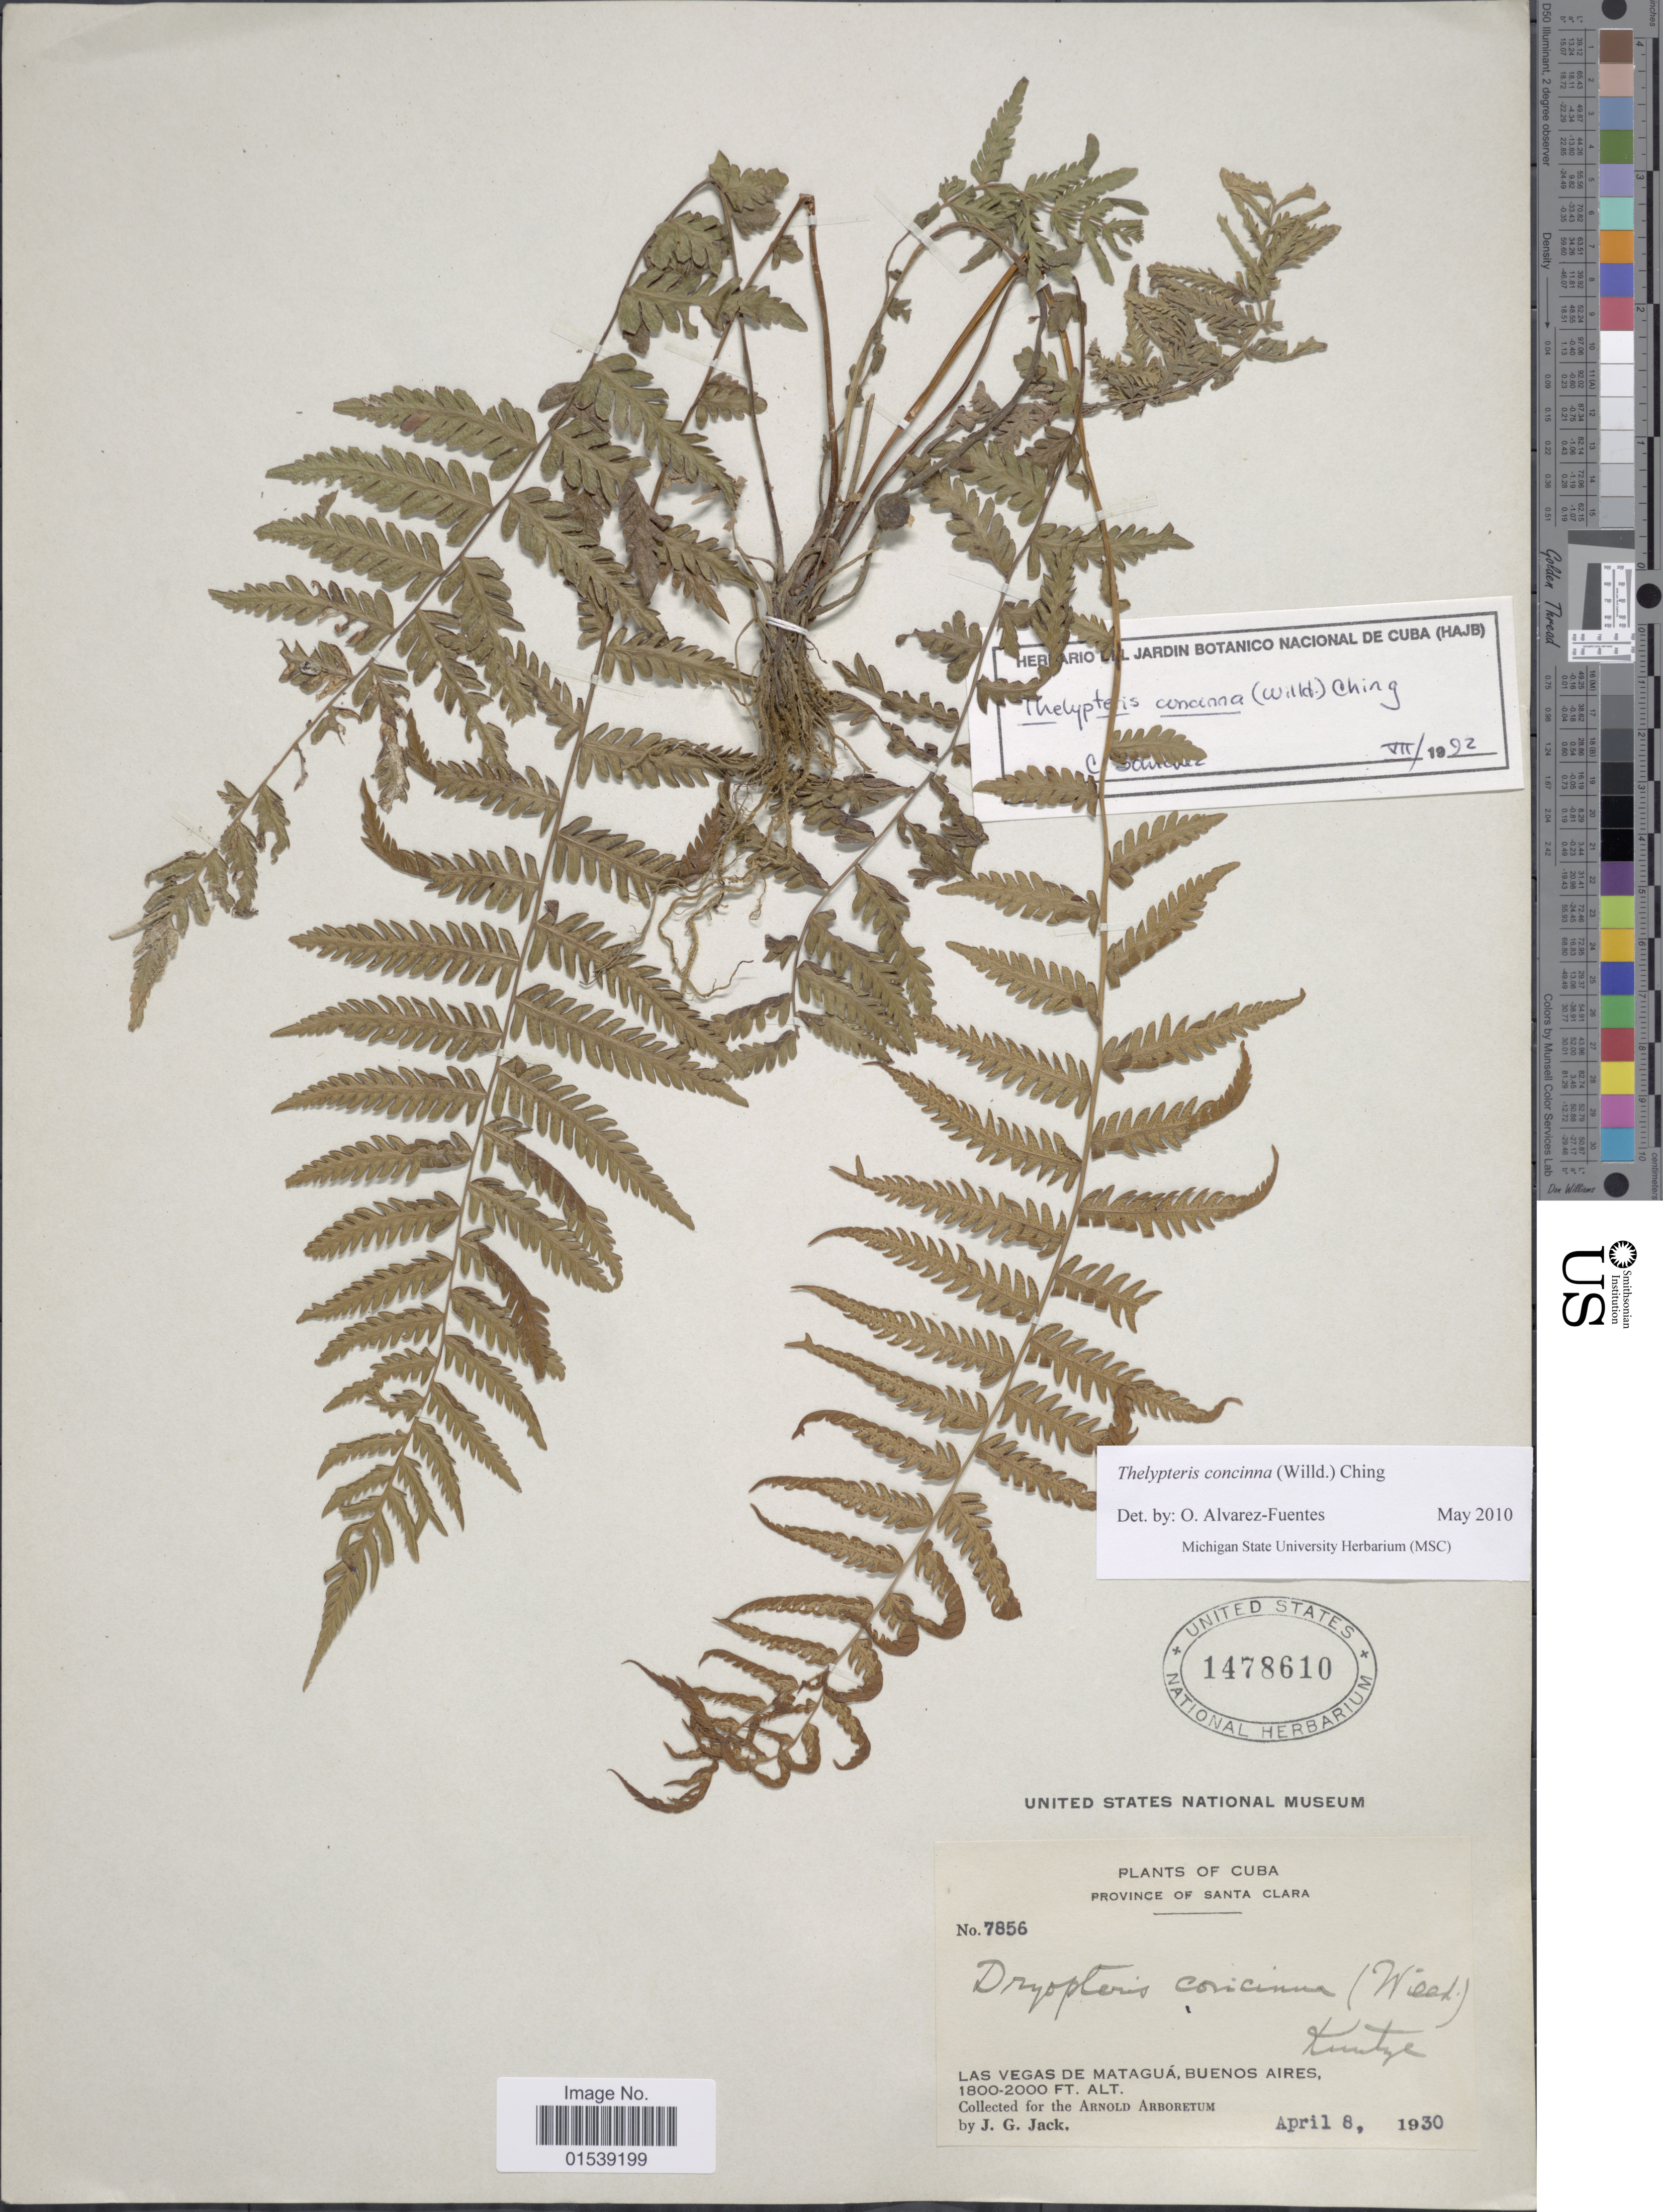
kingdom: Plantae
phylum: Tracheophyta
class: Polypodiopsida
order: Polypodiales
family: Thelypteridaceae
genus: Amauropelta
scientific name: Amauropelta concinna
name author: (Willd.) Pic. Serm.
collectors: J. G. Jack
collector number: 7856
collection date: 1930-04-08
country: Cuba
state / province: Las Villas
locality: Province of Santa Clara, Las Vegas de Matagua, Buenos Aires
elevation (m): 549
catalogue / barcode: US 1478610